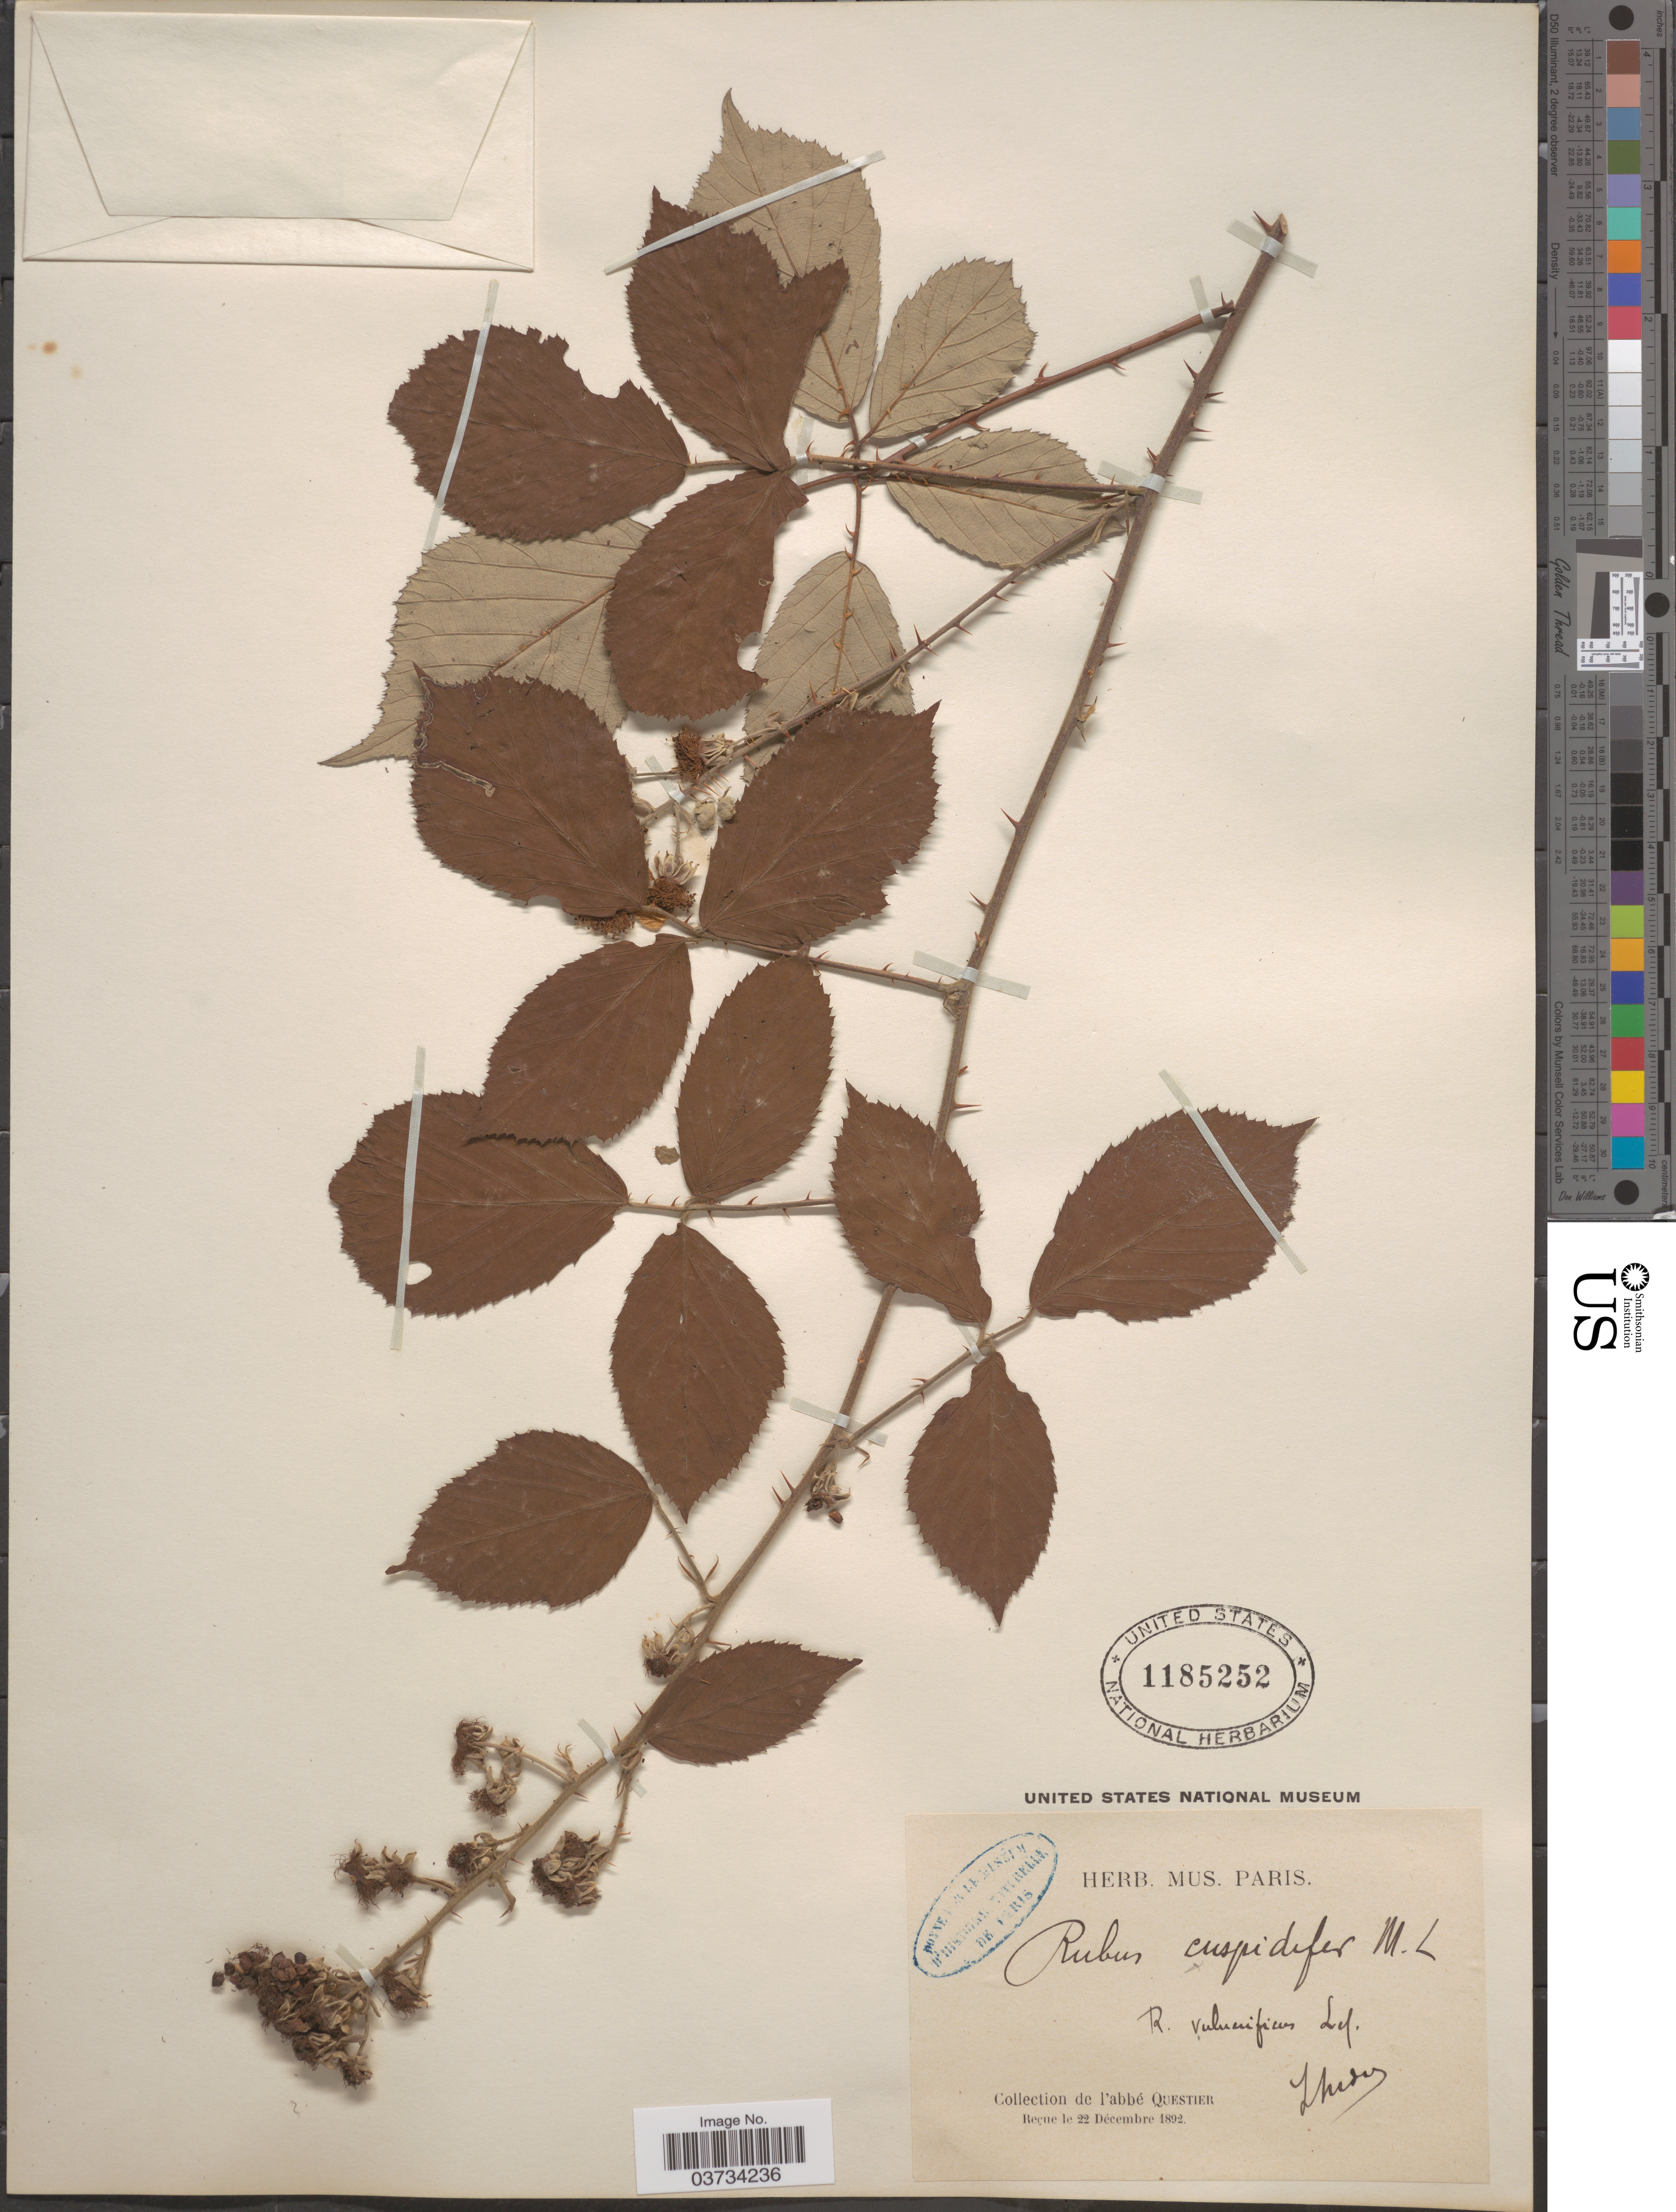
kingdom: Plantae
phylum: Tracheophyta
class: Magnoliopsida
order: Rosales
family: Rosaceae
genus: Rubus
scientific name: Rubus cuspidifer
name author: Boulay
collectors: A. Questier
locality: [illegible text].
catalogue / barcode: US 1185252